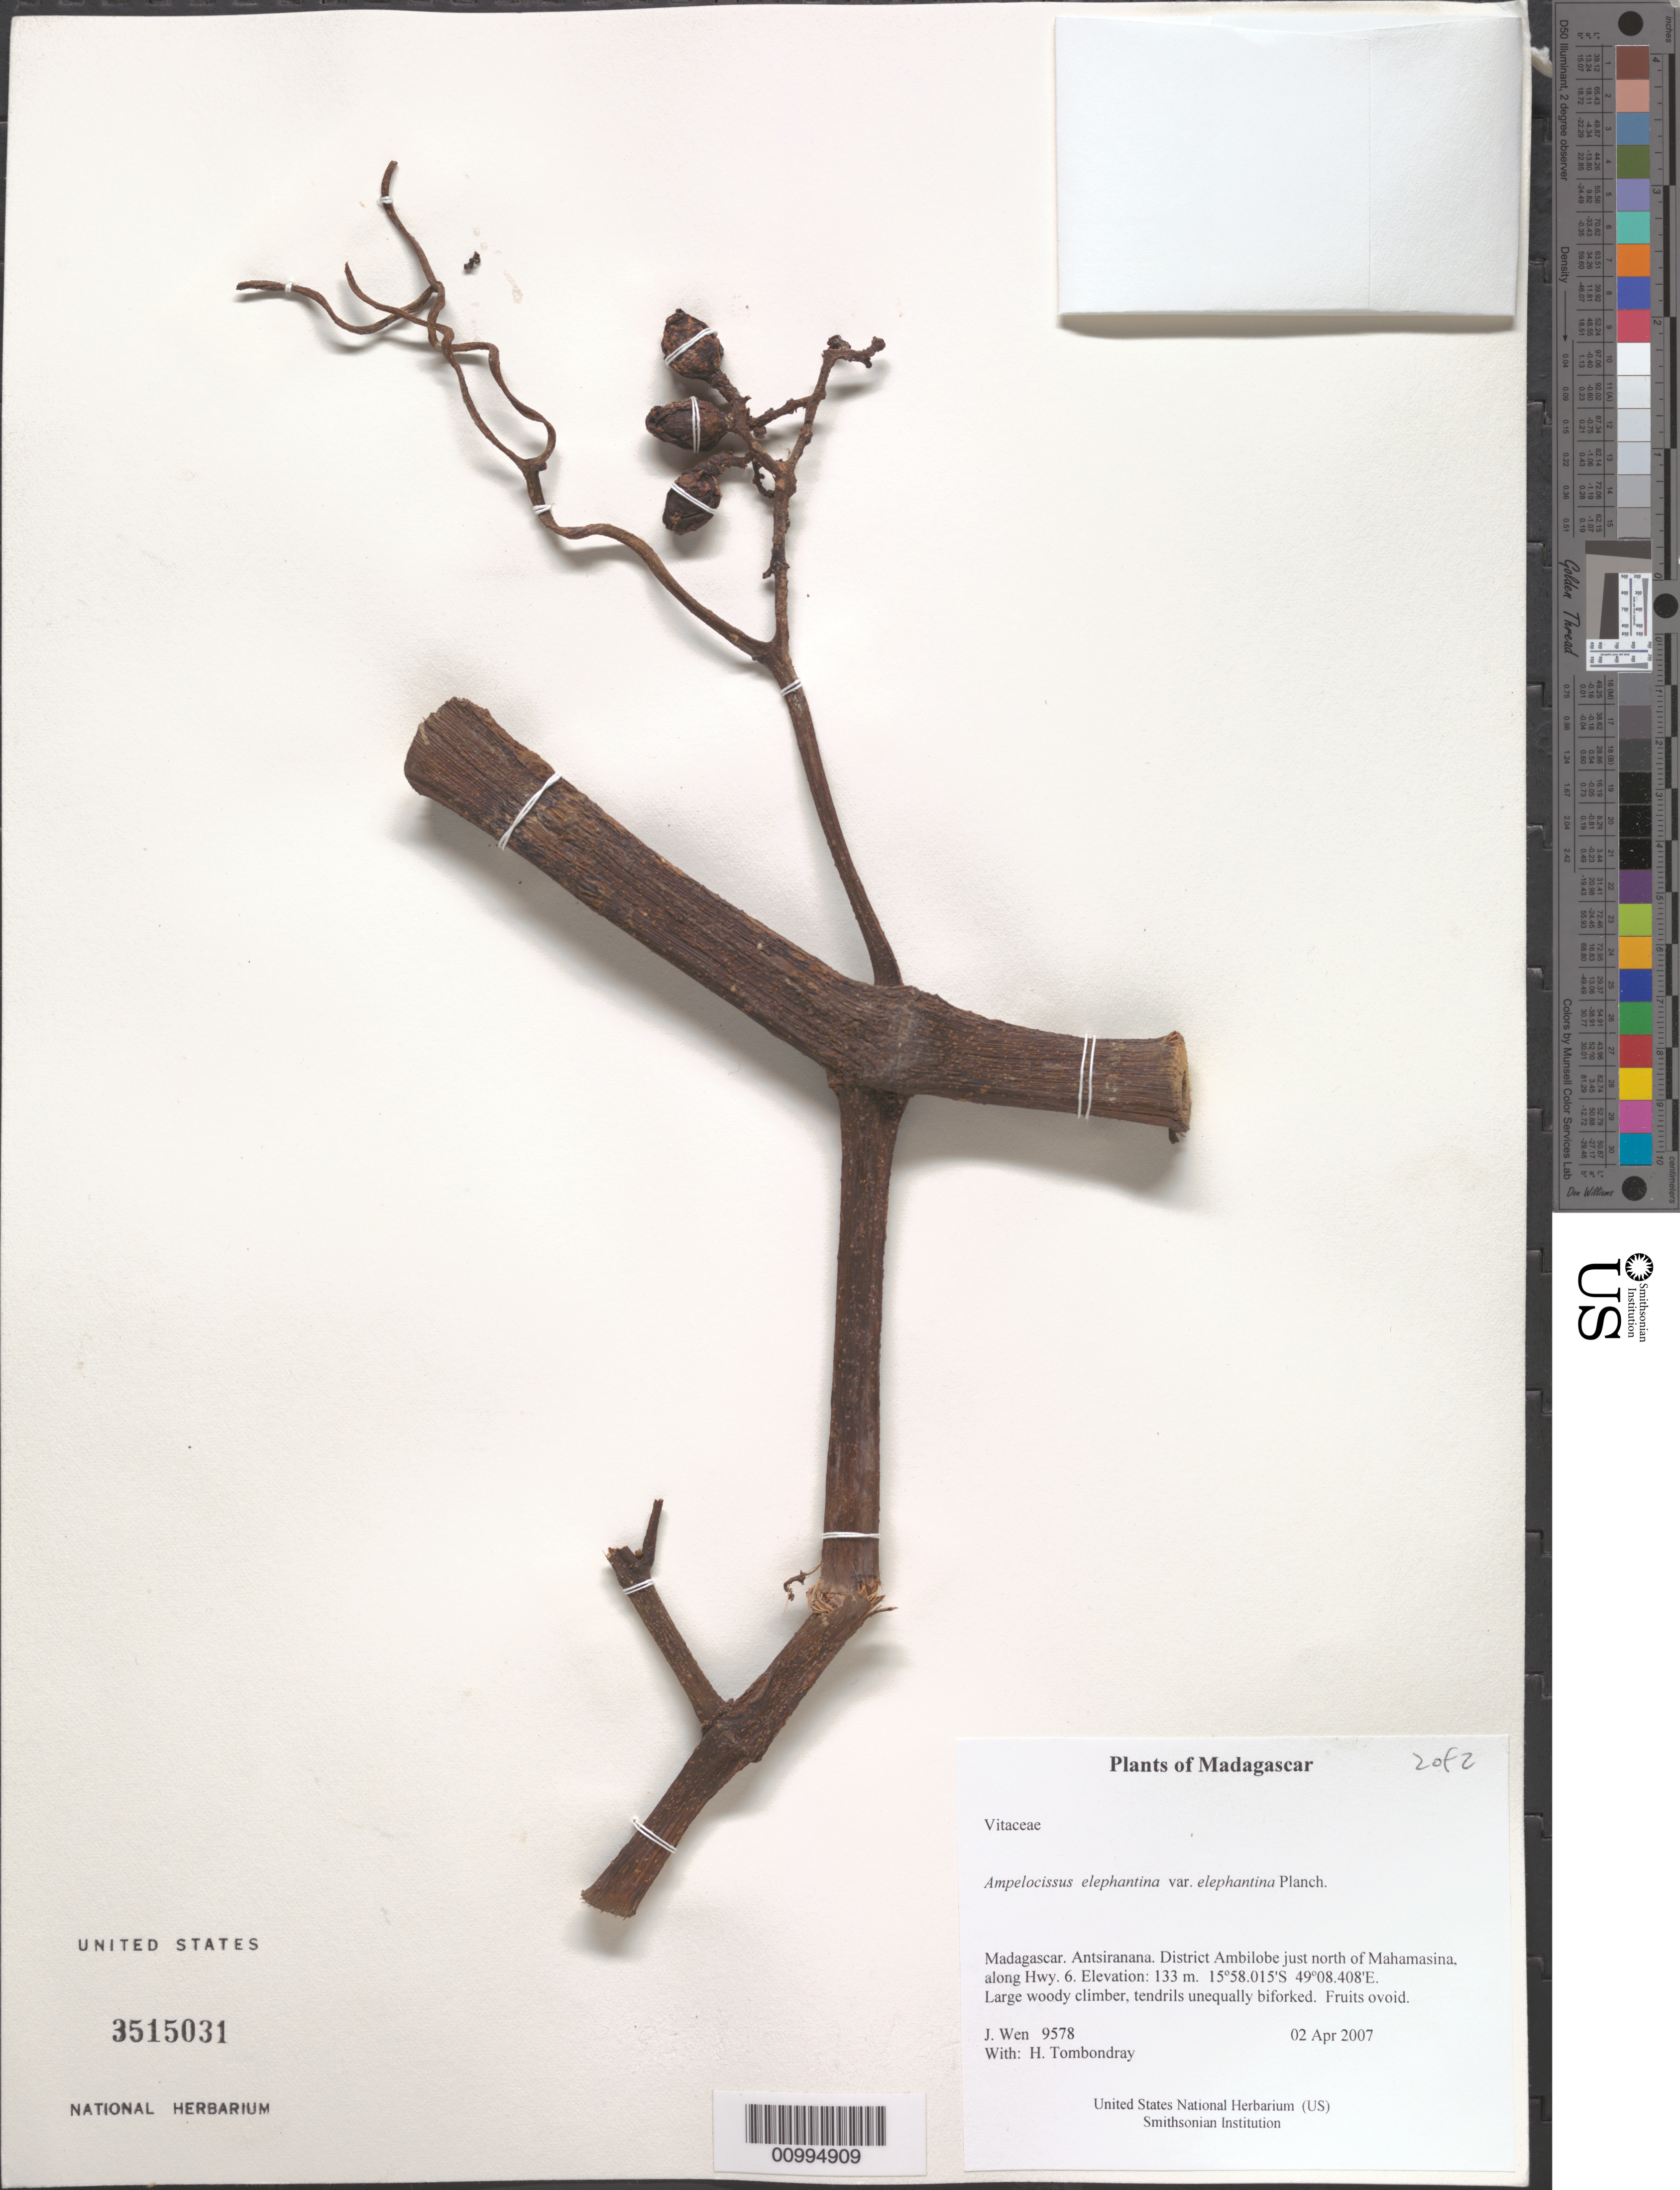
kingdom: Plantae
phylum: Tracheophyta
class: Magnoliopsida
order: Vitales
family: Vitaceae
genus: Ampelocissus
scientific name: Ampelocissus elephantina var. elephantina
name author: Planch.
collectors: J. Wen & H. Tombondray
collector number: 9578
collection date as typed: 02 Apr 2007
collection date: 2007-04-02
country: Madagascar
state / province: Diana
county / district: Ambilobe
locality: District Ambilobe just north of Mahamasina, along Hwy. 6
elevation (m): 133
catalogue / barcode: US 3515031